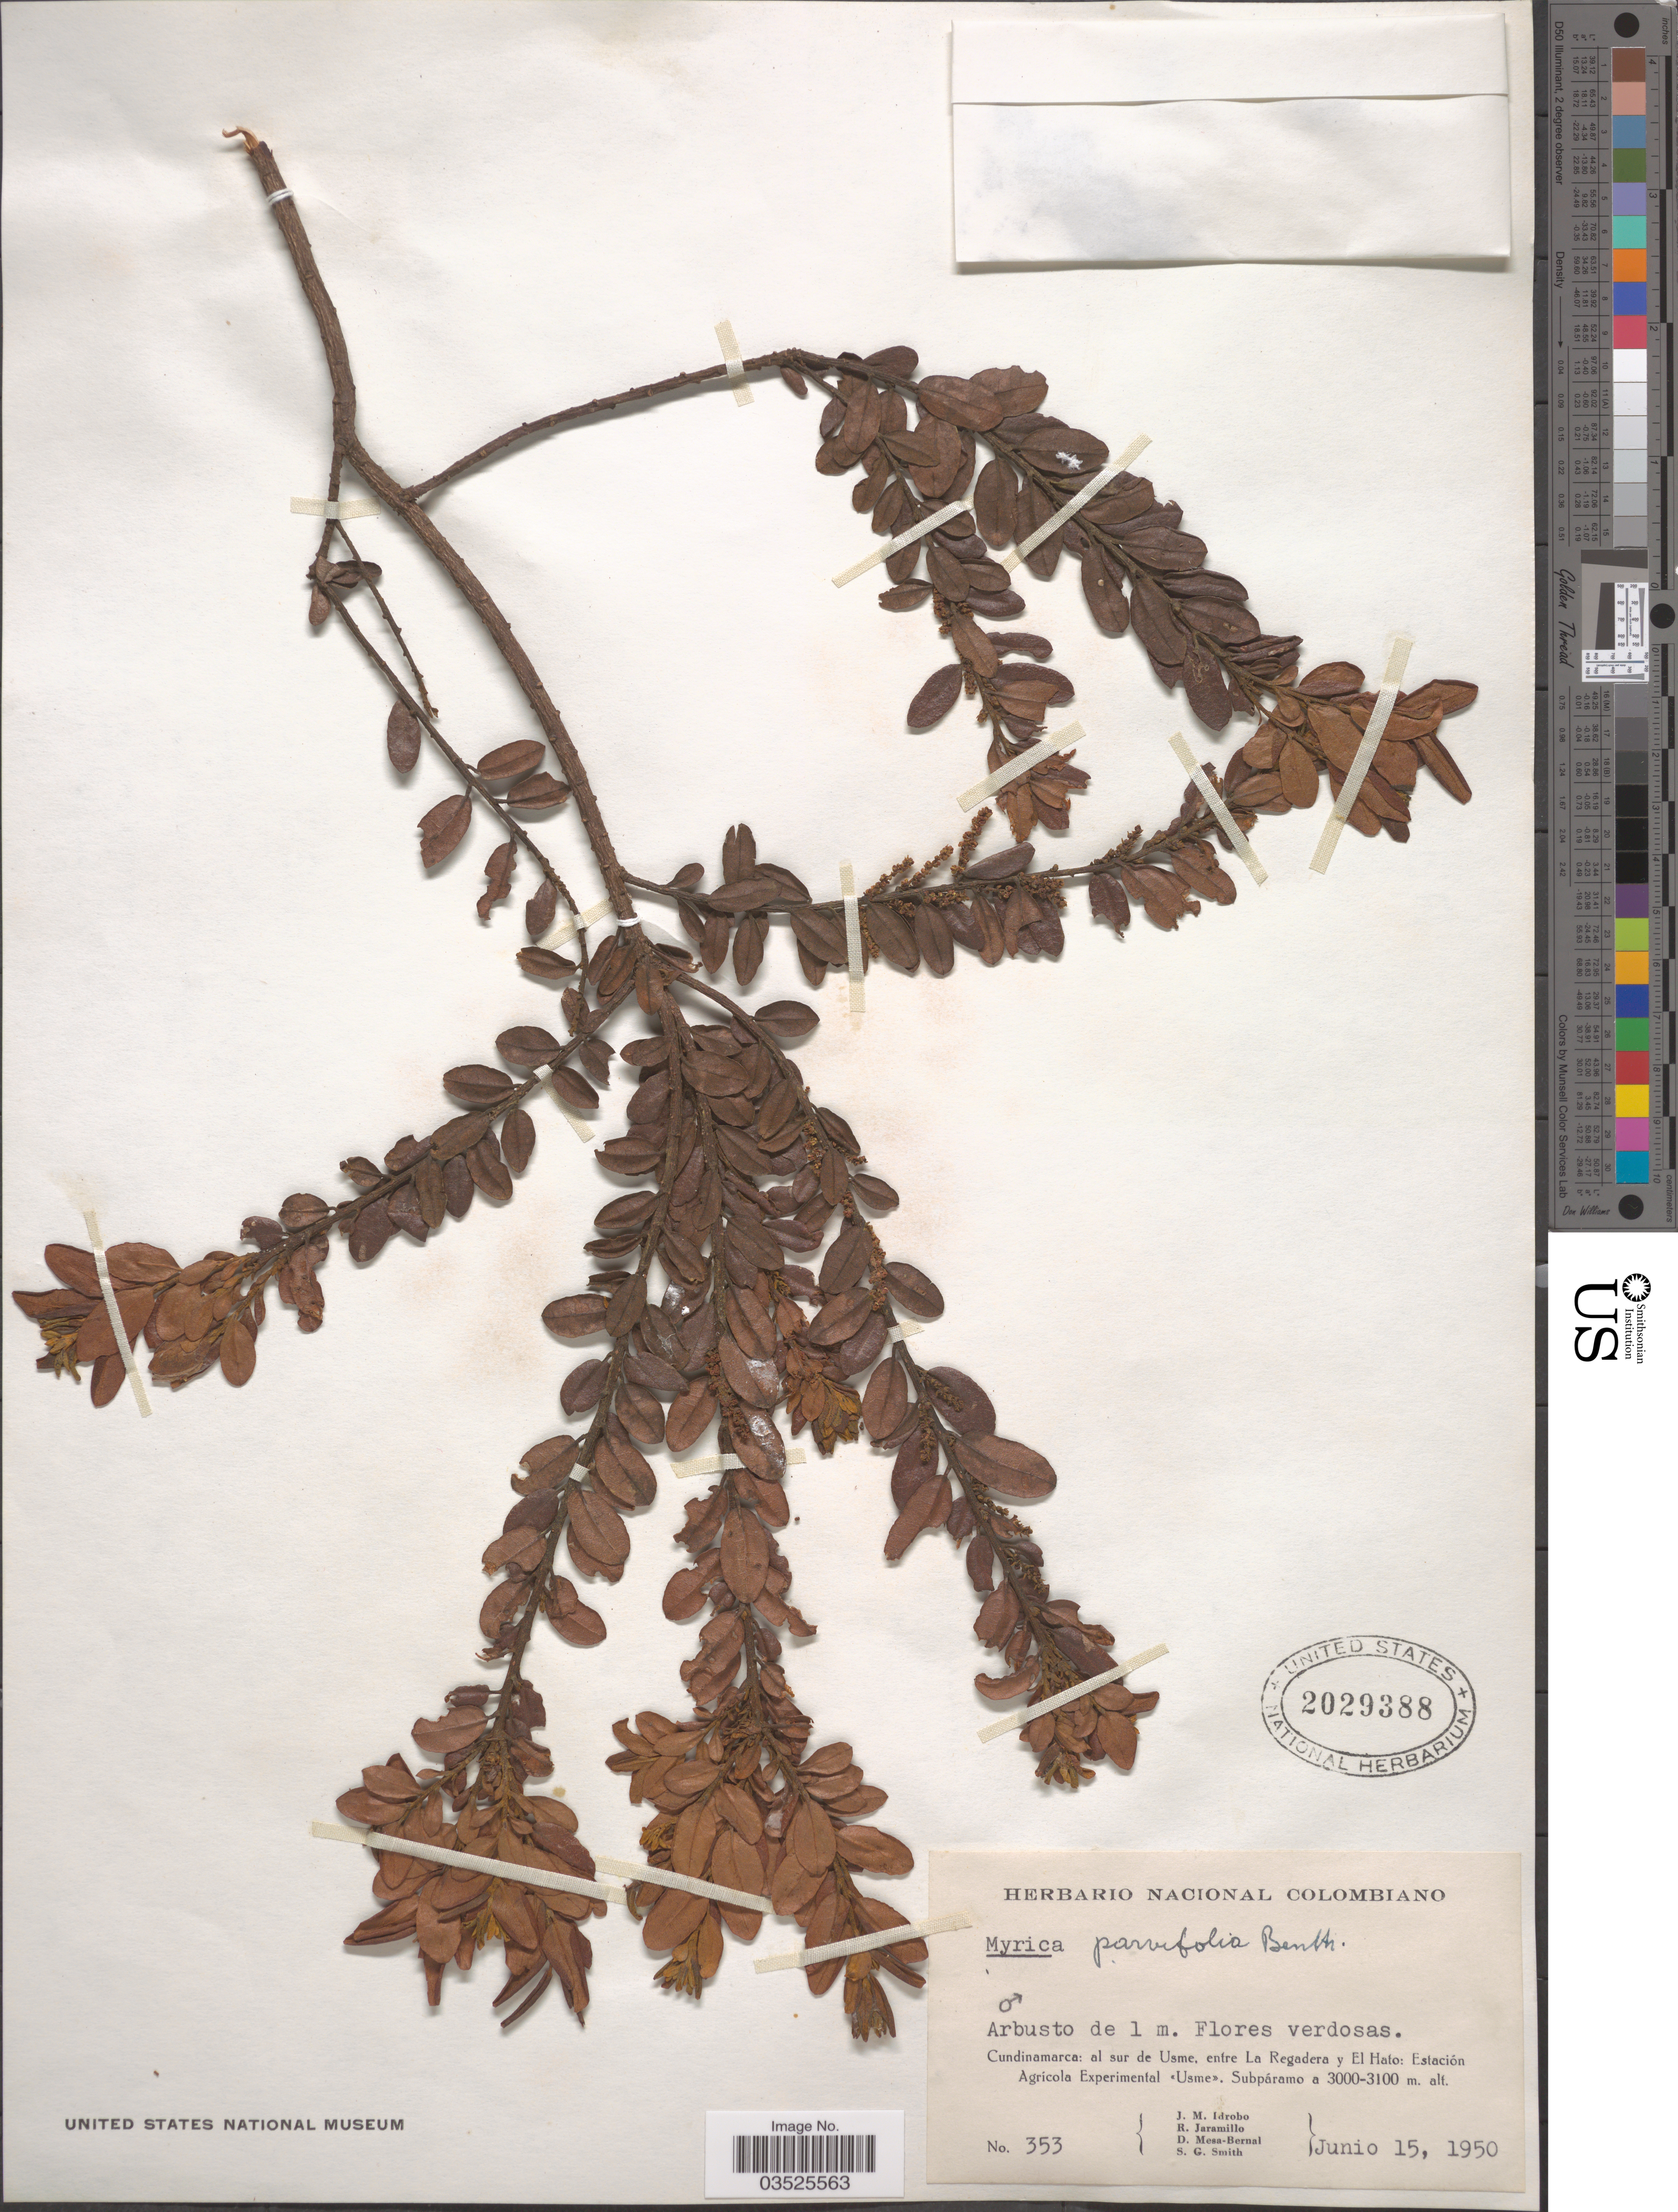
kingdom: Plantae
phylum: Tracheophyta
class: Magnoliopsida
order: Fagales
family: Myricaceae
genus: Morella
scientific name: Morella parvifolia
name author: (Benth.) Parra-Os.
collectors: J. M. Idrobo, R. Jaramillo, D. Mesa-Bernal & S. G. Smith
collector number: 353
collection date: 1950-06-15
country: Colombia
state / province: Cundinamarca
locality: Cundinamarca: al sur de Usme, entre La Regadera y El Hato: Estación Agrícola Experimental <Usme>. Subpáramo.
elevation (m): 3000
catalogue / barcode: US 2029388